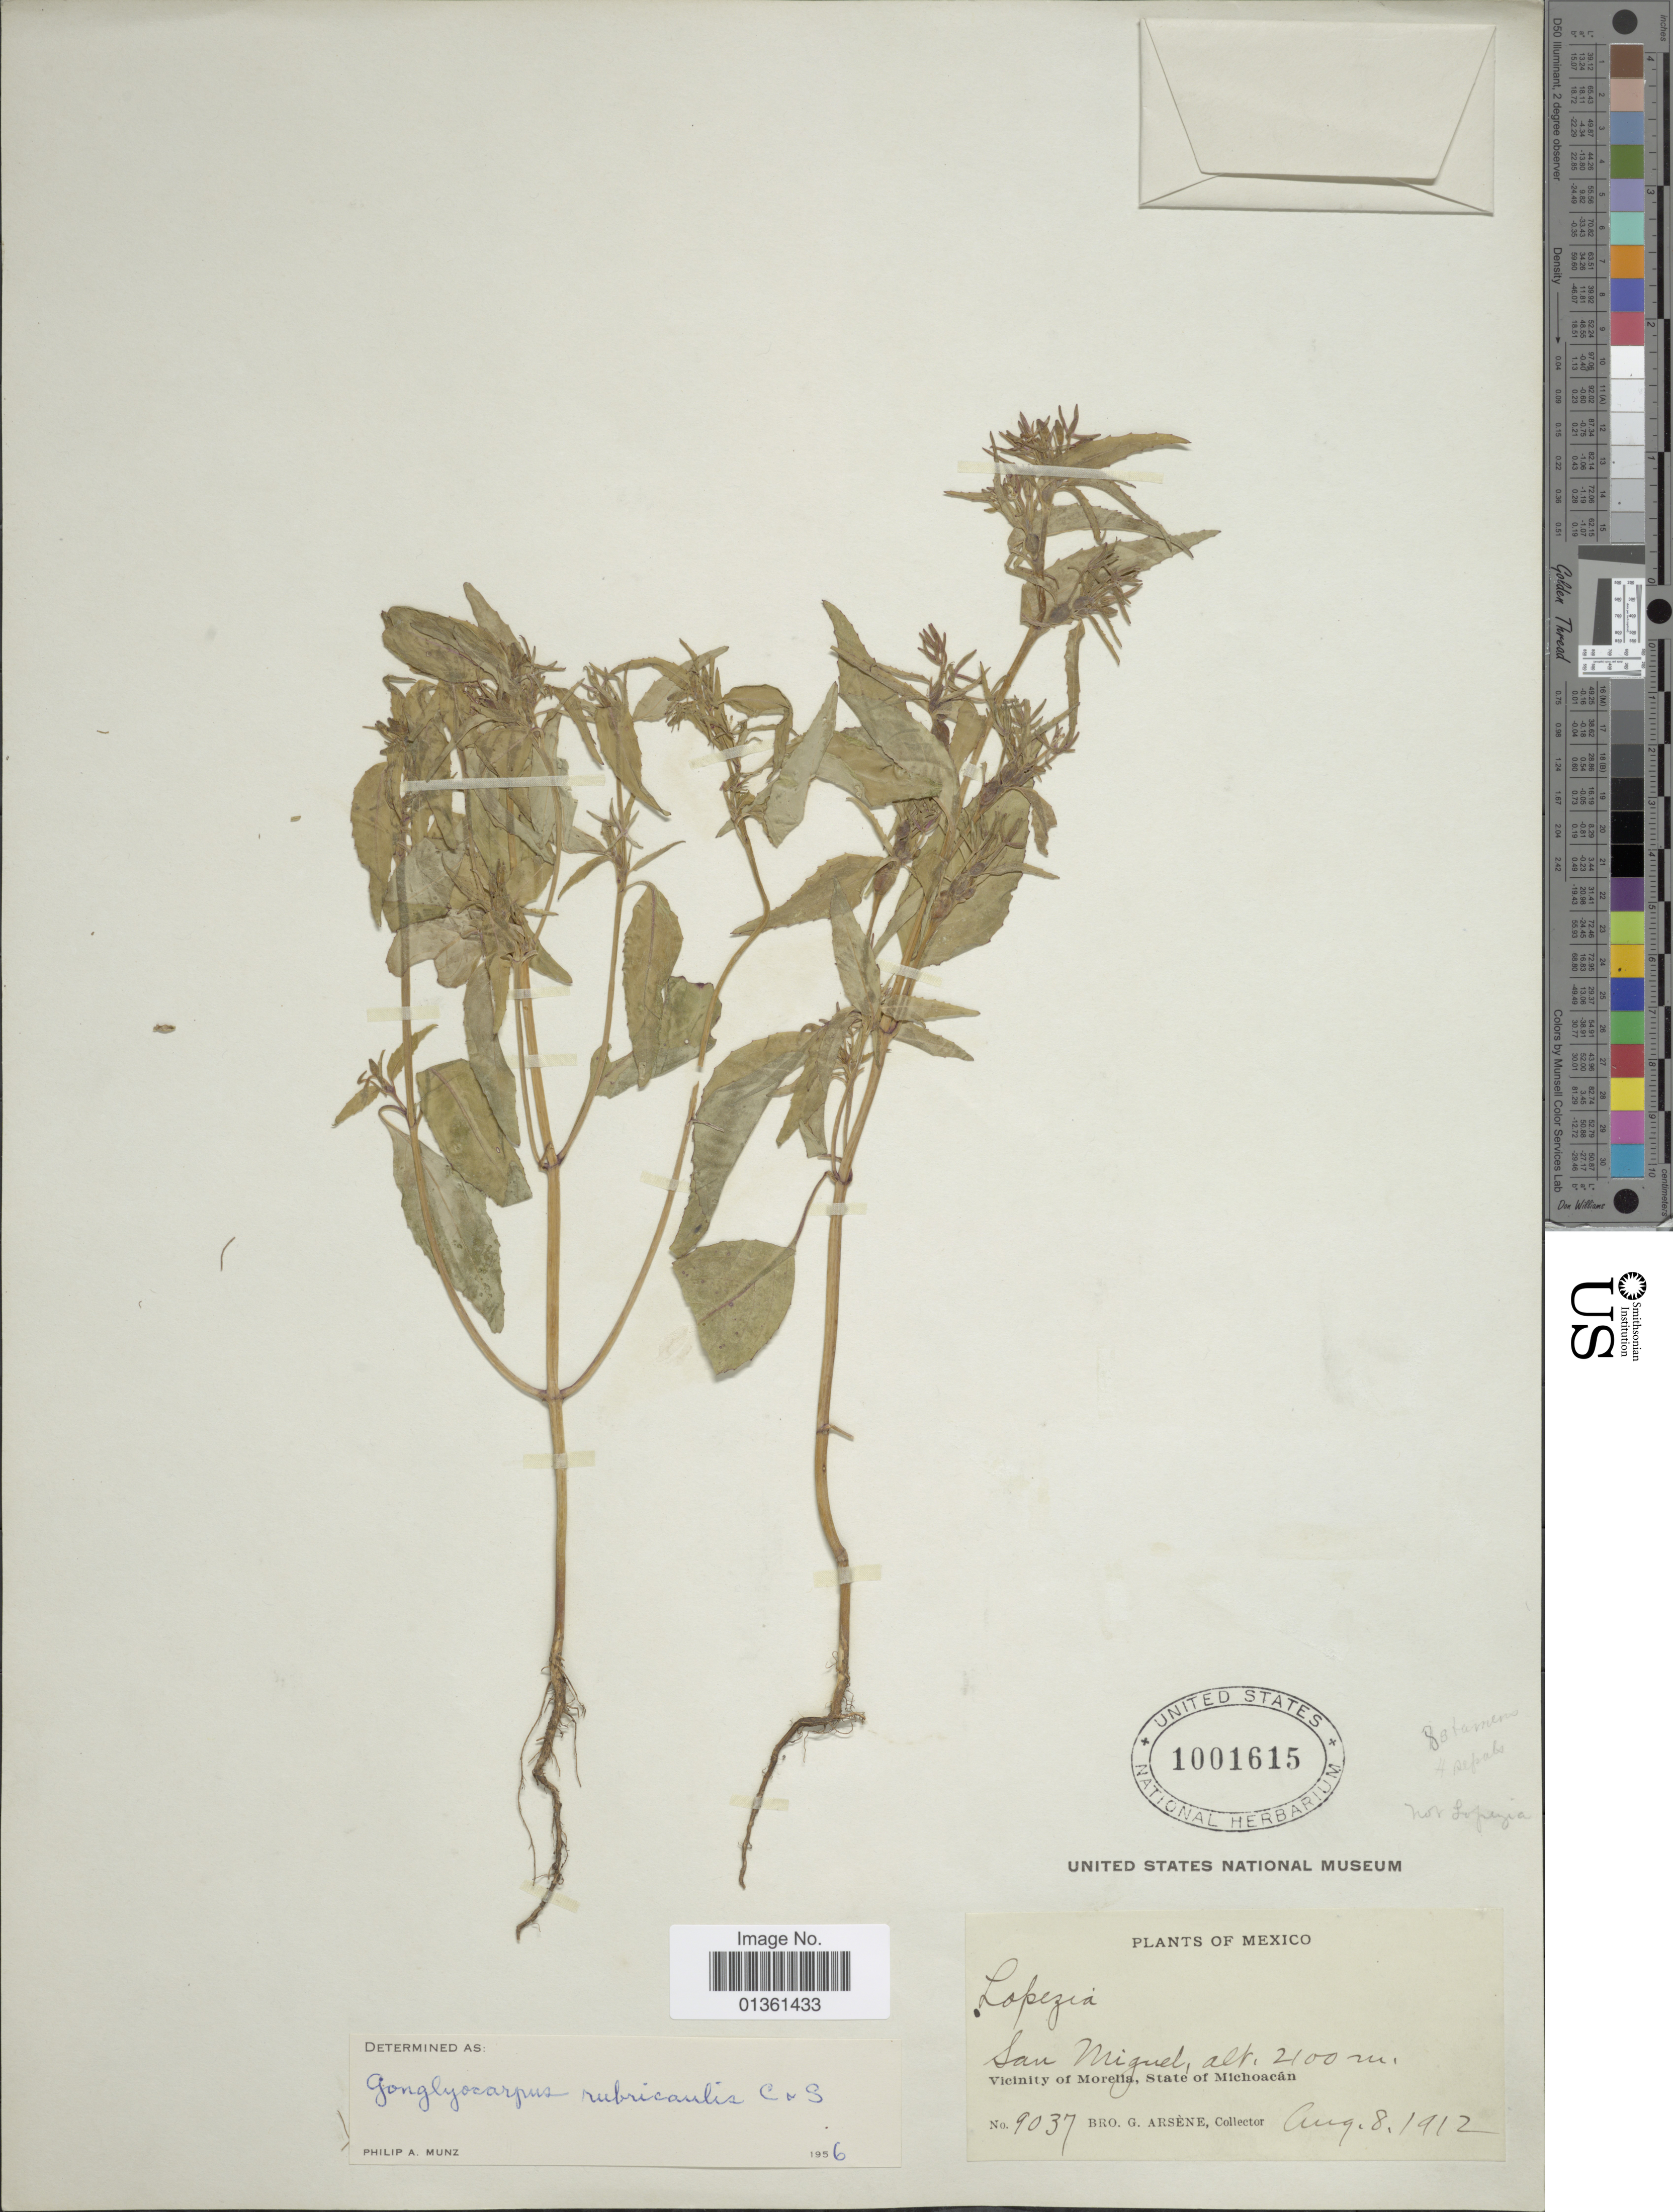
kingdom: Plantae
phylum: Tracheophyta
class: Magnoliopsida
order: Myrtales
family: Onagraceae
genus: Gongylocarpus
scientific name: Gongylocarpus rubricaulis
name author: Schltdl. & Cham.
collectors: Bro. G. Arsène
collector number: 9037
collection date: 1912-08-08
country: Mexico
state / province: Michoacán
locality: San Miguel. Vicinity of Morelia.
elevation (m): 2100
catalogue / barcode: US 1001615